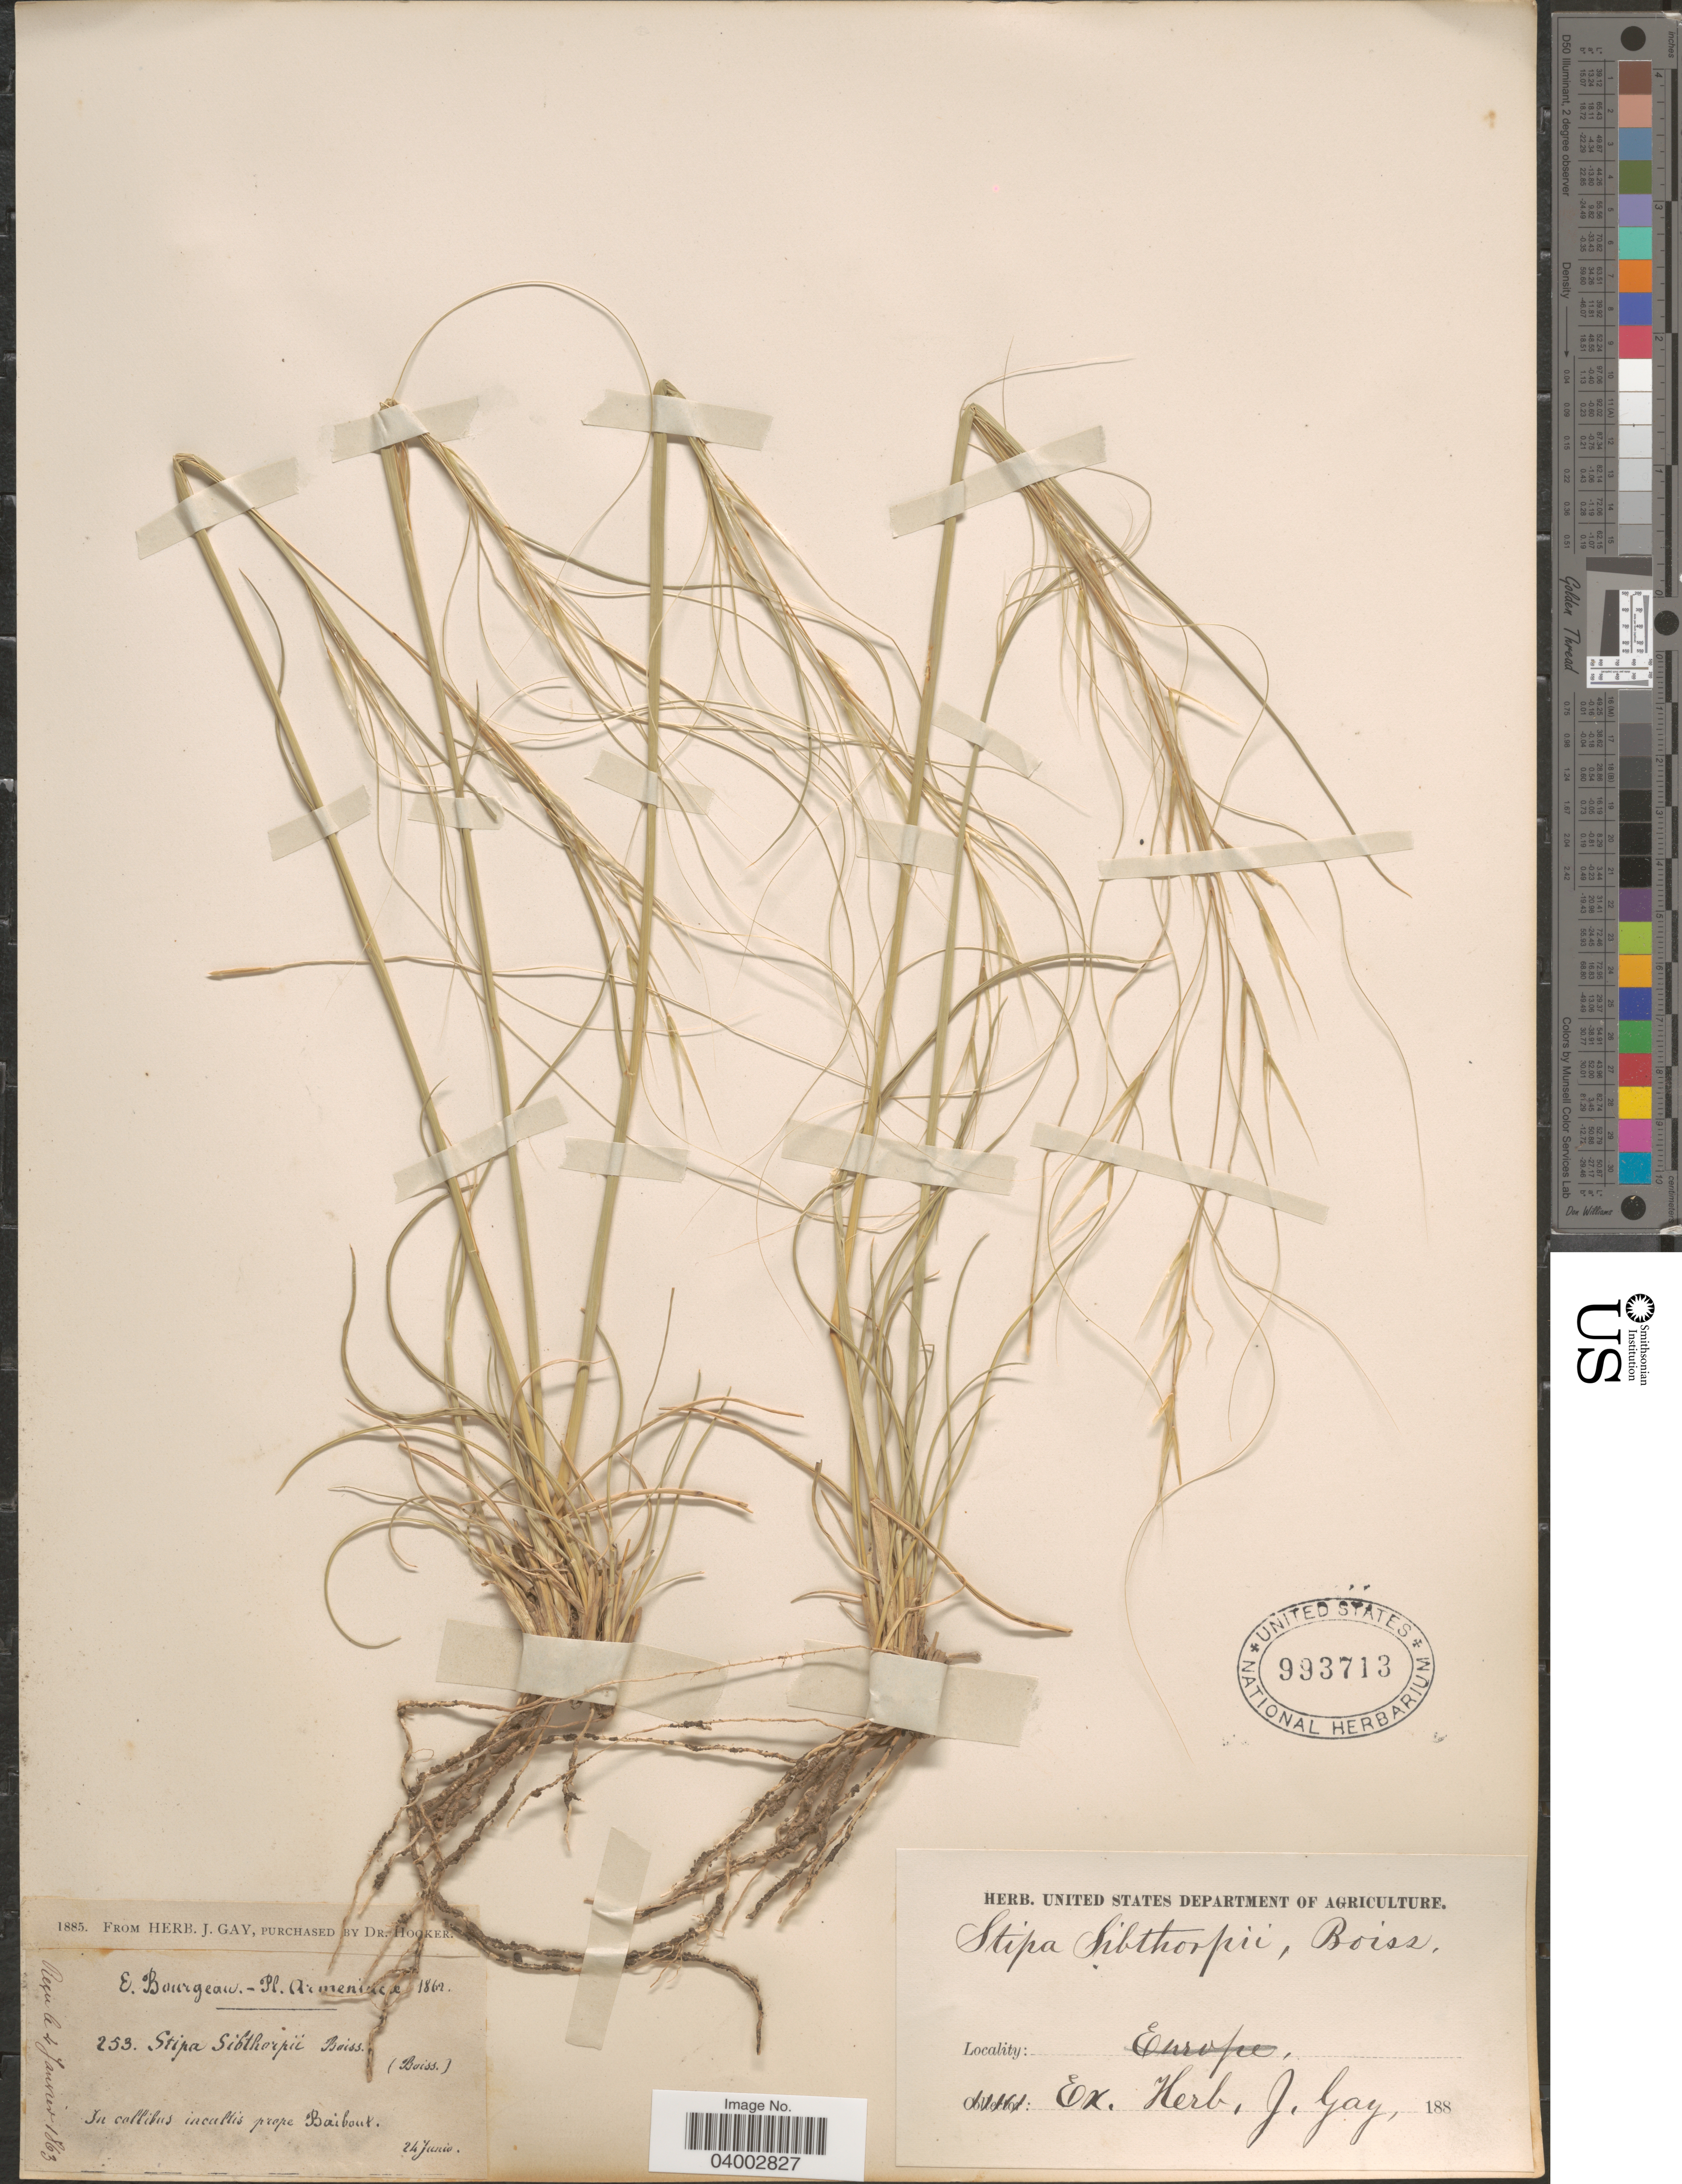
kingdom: Plantae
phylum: Tracheophyta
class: Liliopsida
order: Poales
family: Poaceae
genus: Stipa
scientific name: Stipa lagascae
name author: Schult. & Roem.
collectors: E. Bourgeau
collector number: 253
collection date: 1862-06-24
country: Armenia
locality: Armeni [illegible text]. In collibus incultis prope Baibout.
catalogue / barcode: US 993713